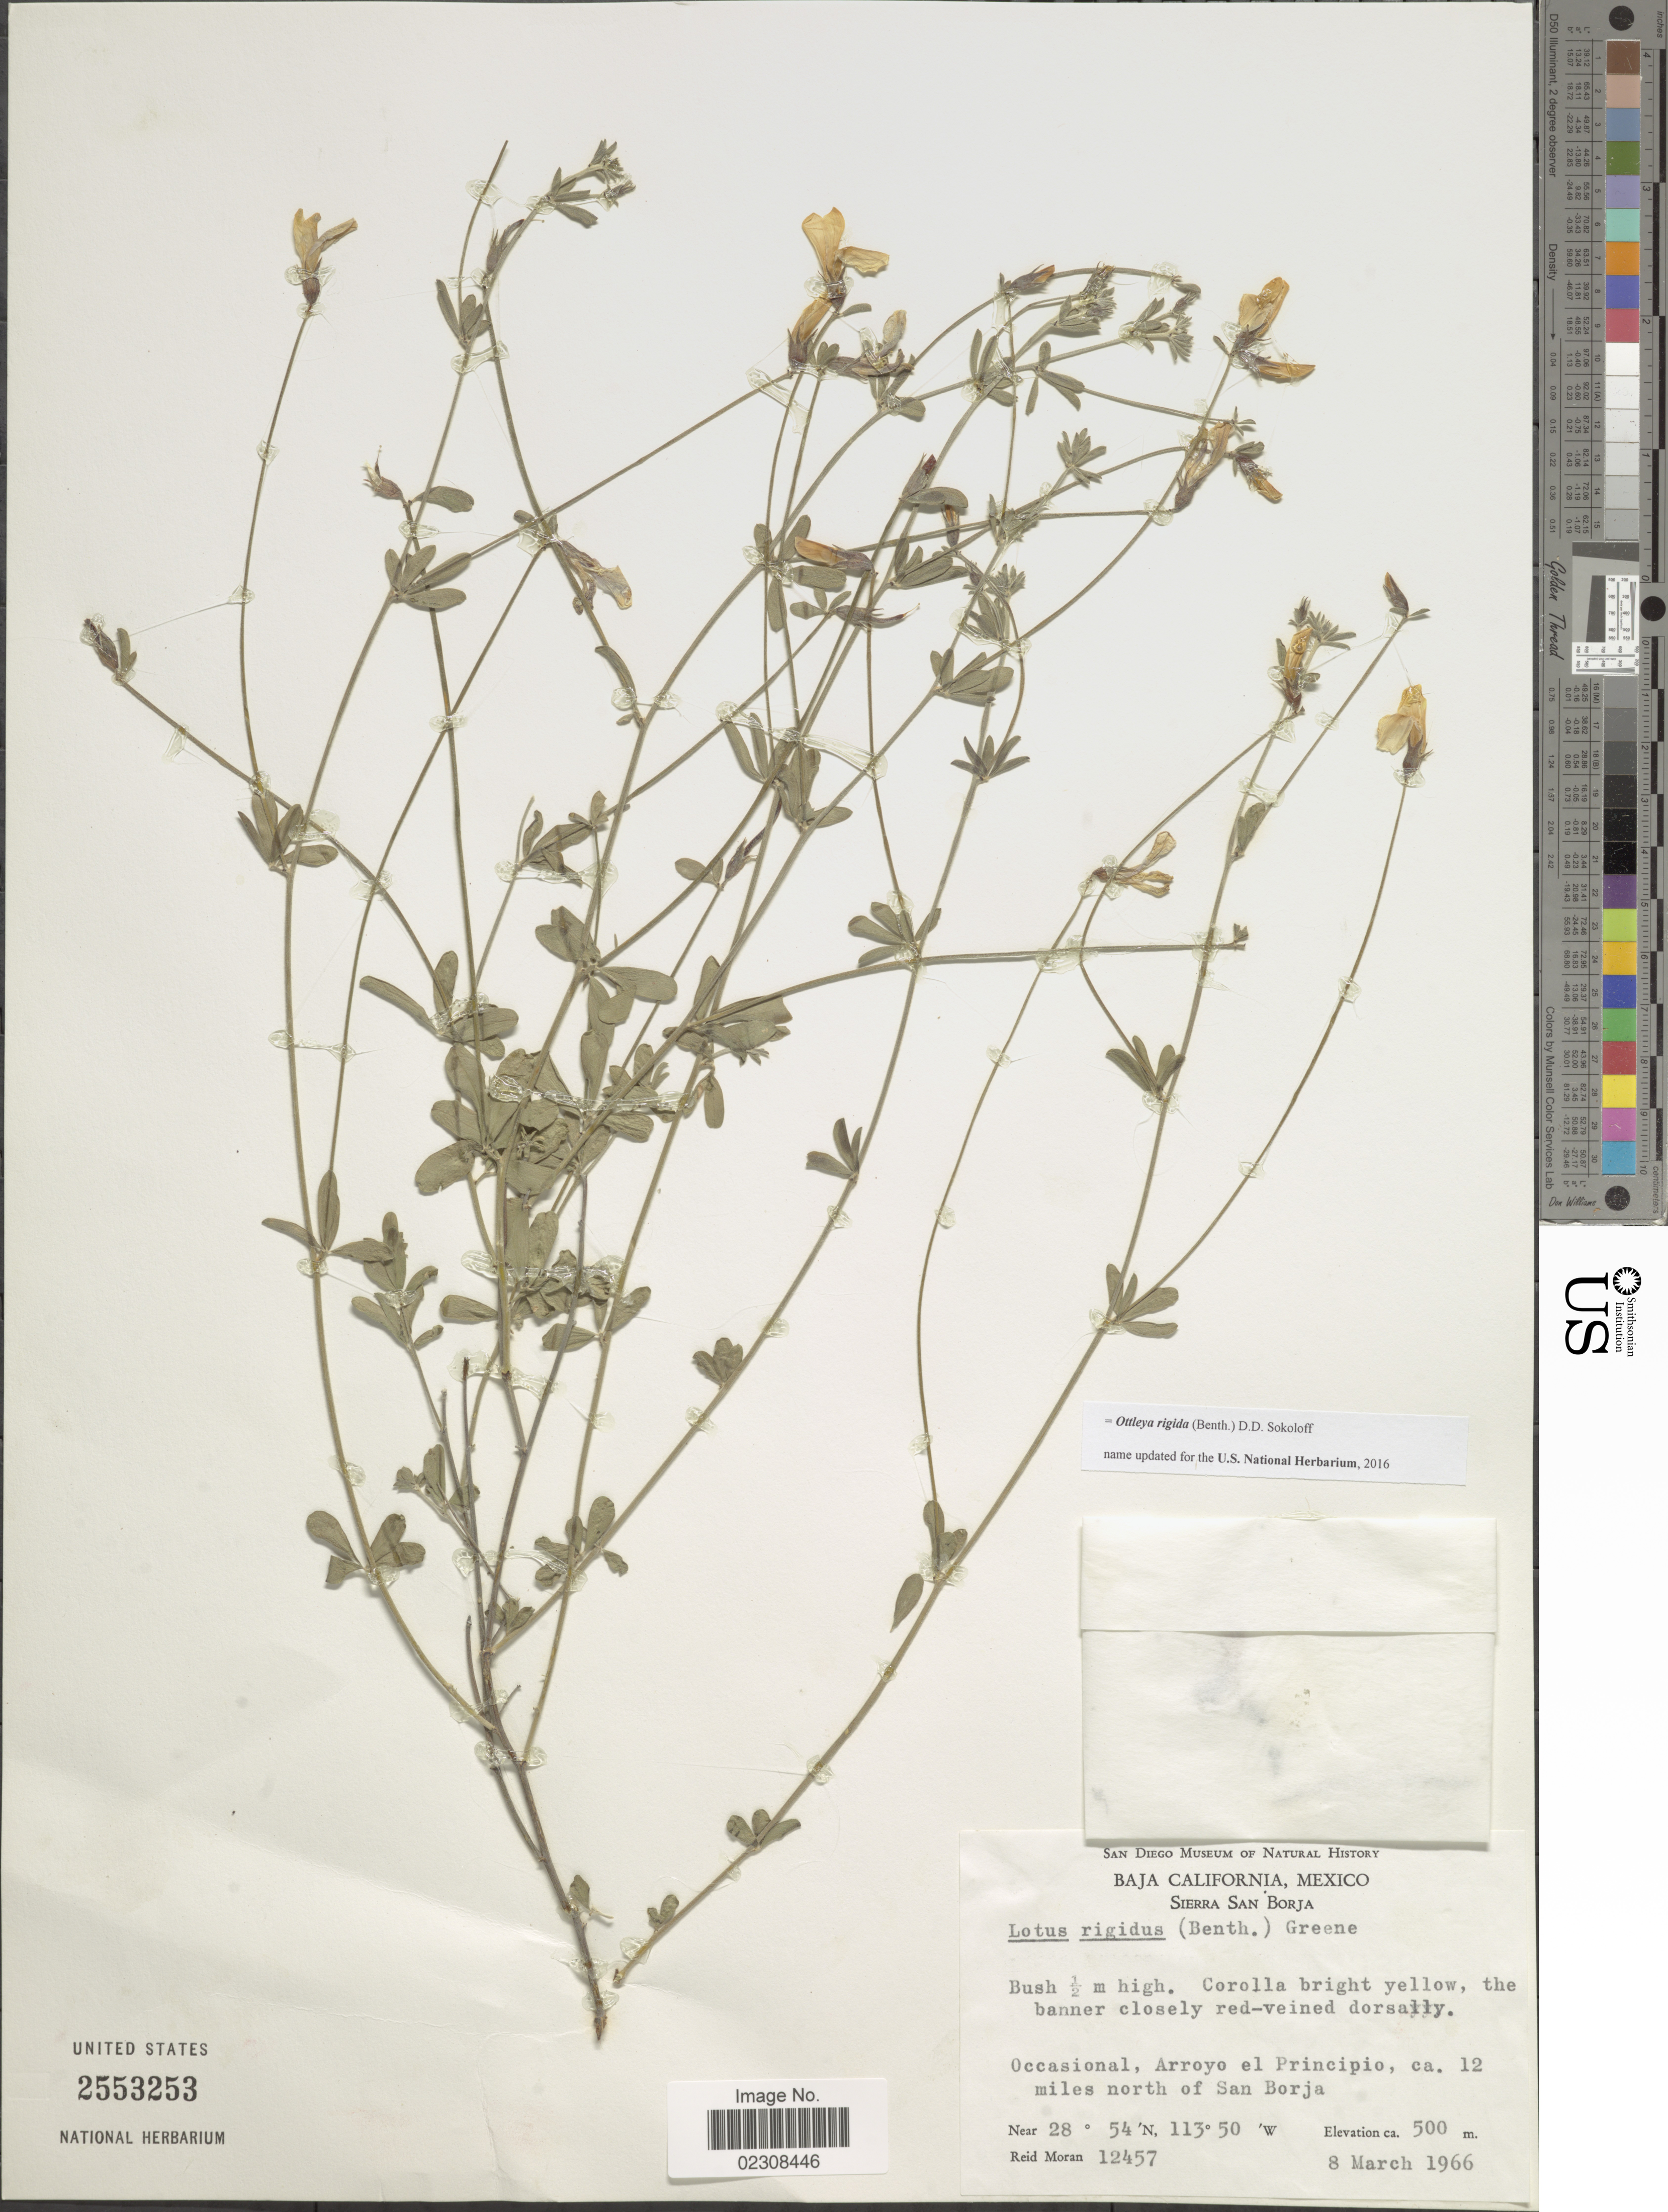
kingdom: Plantae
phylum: Tracheophyta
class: Magnoliopsida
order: Fabales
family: Fabaceae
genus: Ottleya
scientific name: Ottleya rigida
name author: (Benth.) D.D. Sokoloff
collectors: R. V. Moran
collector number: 12457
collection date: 1966-03-08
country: Mexico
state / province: Baja California Norte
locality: Sierra San Borja, Occasional, arroyo el Principio, ca 12 miles north of San Borja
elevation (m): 500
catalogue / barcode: US 2553253